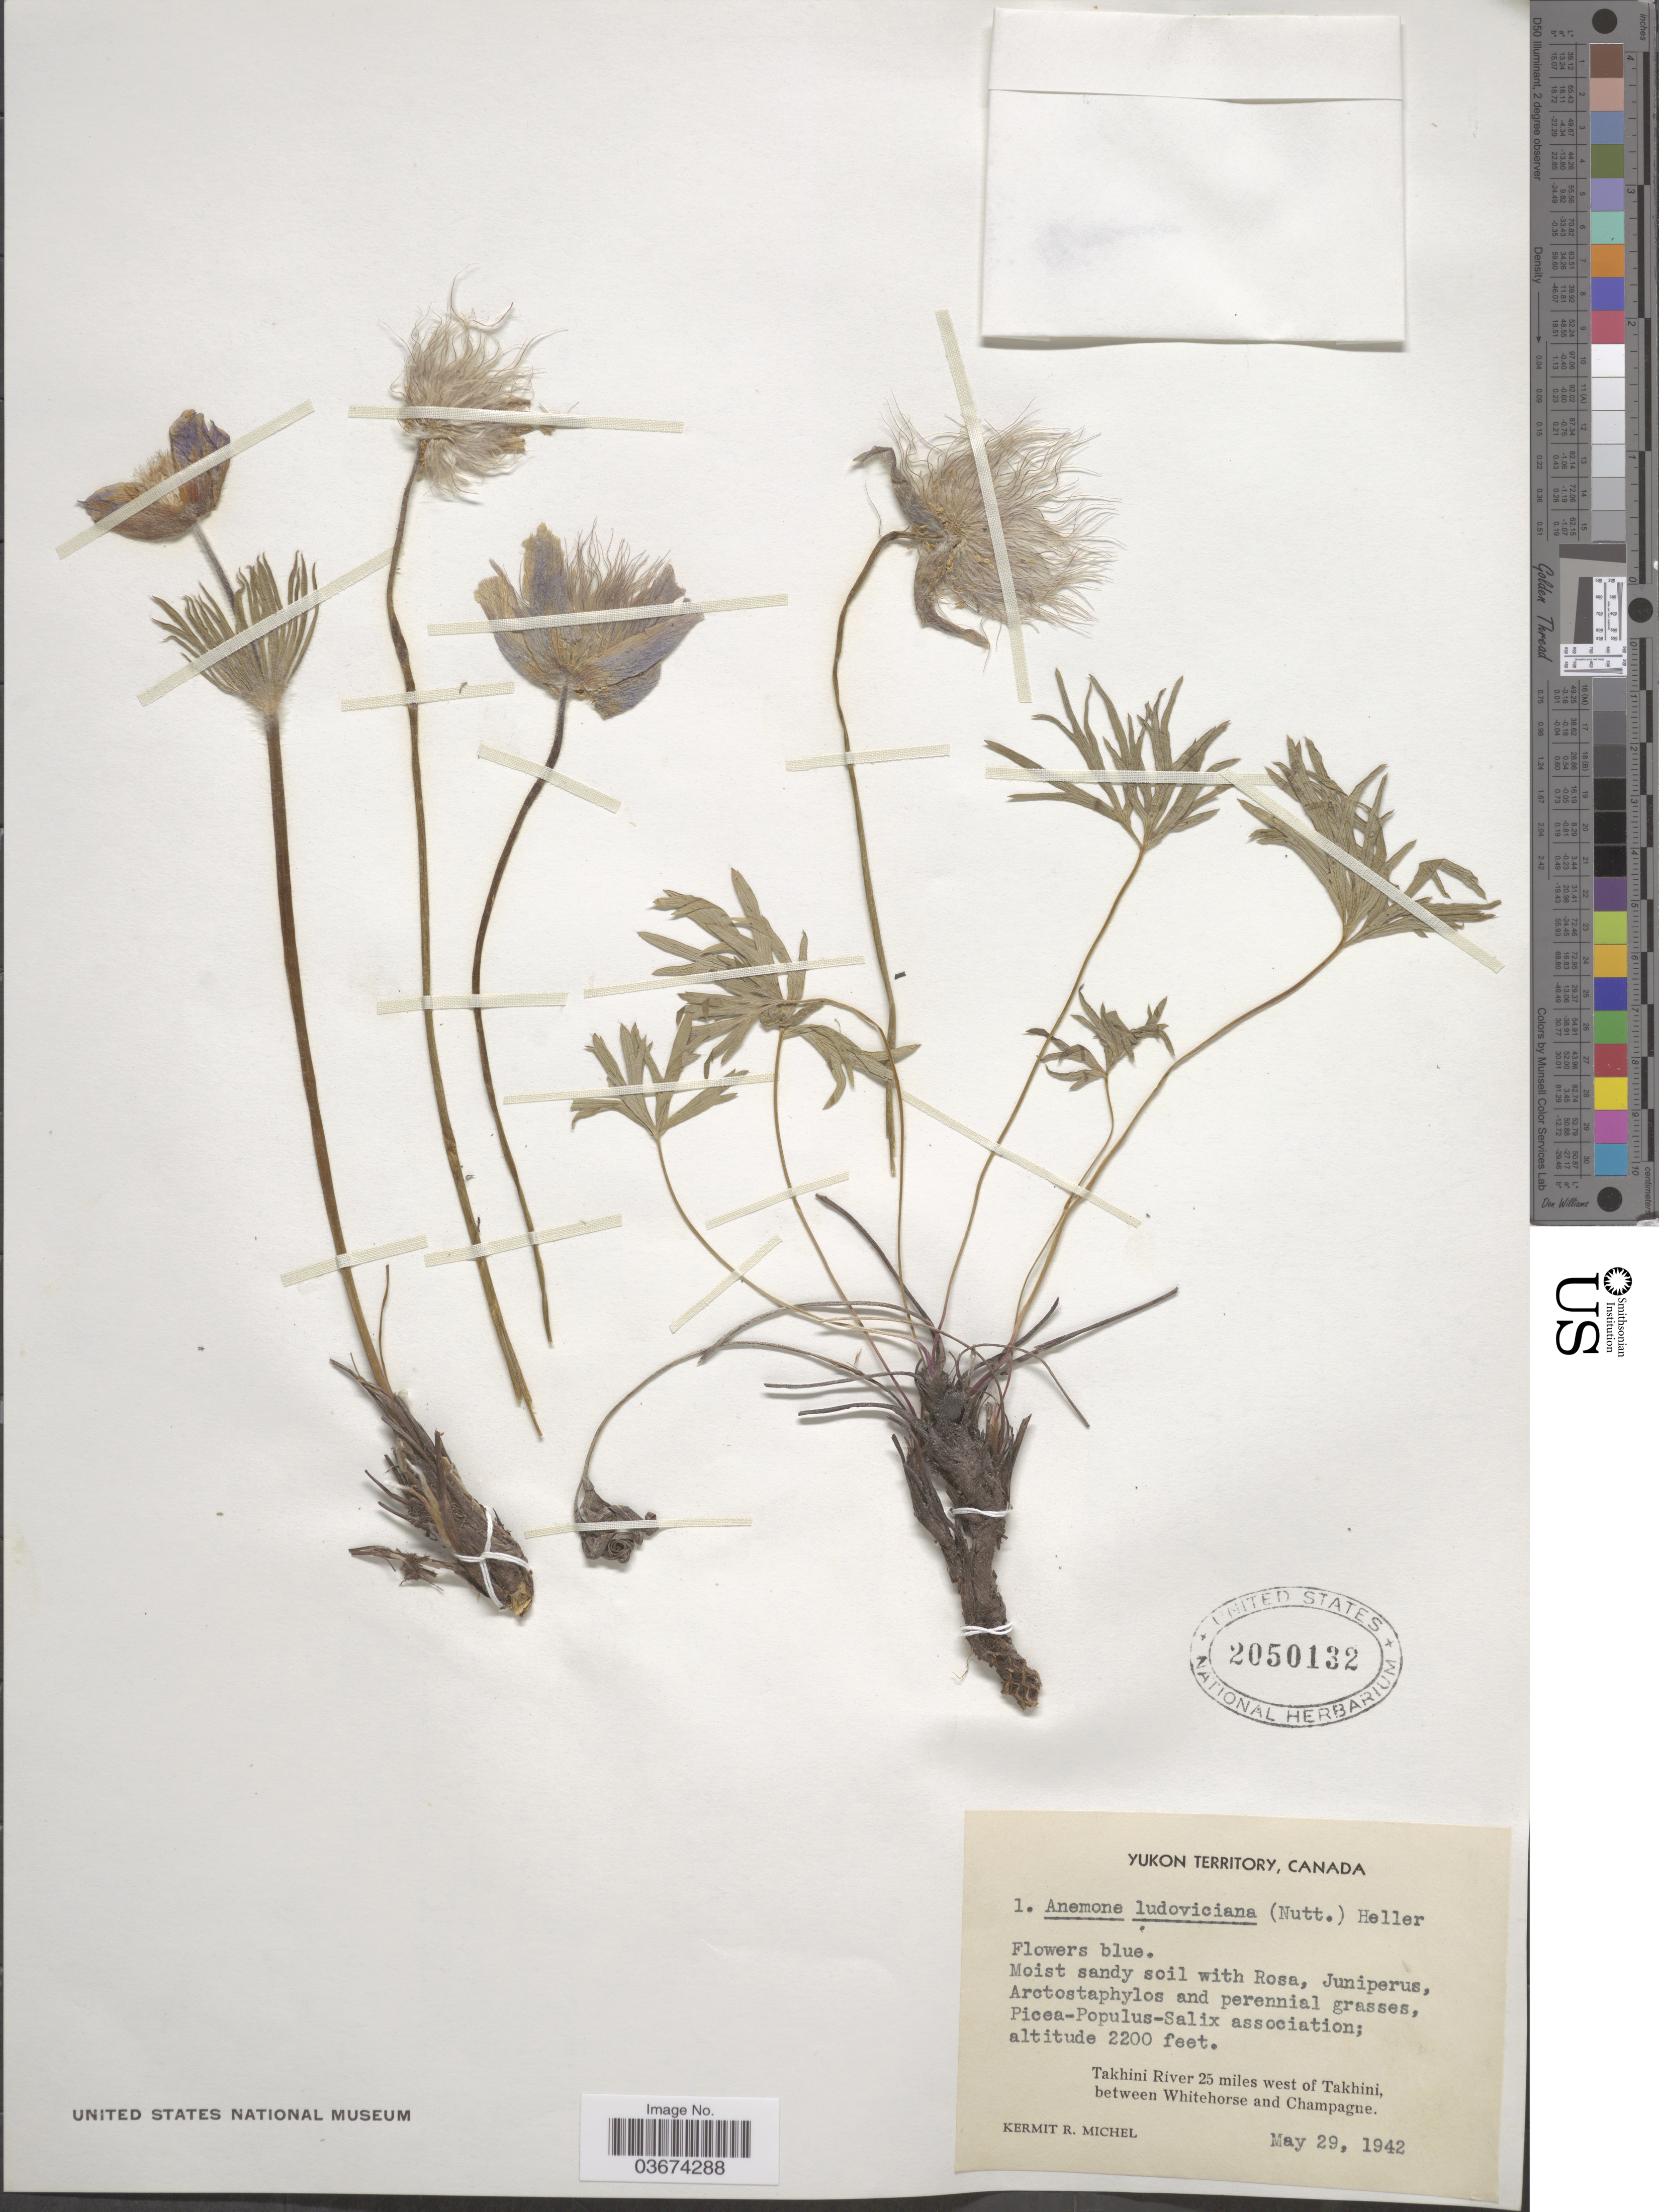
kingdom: Plantae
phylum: Tracheophyta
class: Magnoliopsida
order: Ranunculales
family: Ranunculaceae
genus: Pulsatilla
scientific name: Pulsatilla nuttalliana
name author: (DC.) Bercht. & J. Presl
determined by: Strong, Mark T., (BOT), Smithsonian Institution - National Museum of Natural History (UNITED STATES)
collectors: K. Michel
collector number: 1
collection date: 1942-05-29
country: Canada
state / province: Yukon Territory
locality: Takhini River 25 miles west of Takhini, between Whitehorse and Champagne.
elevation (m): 671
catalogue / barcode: US 2050132